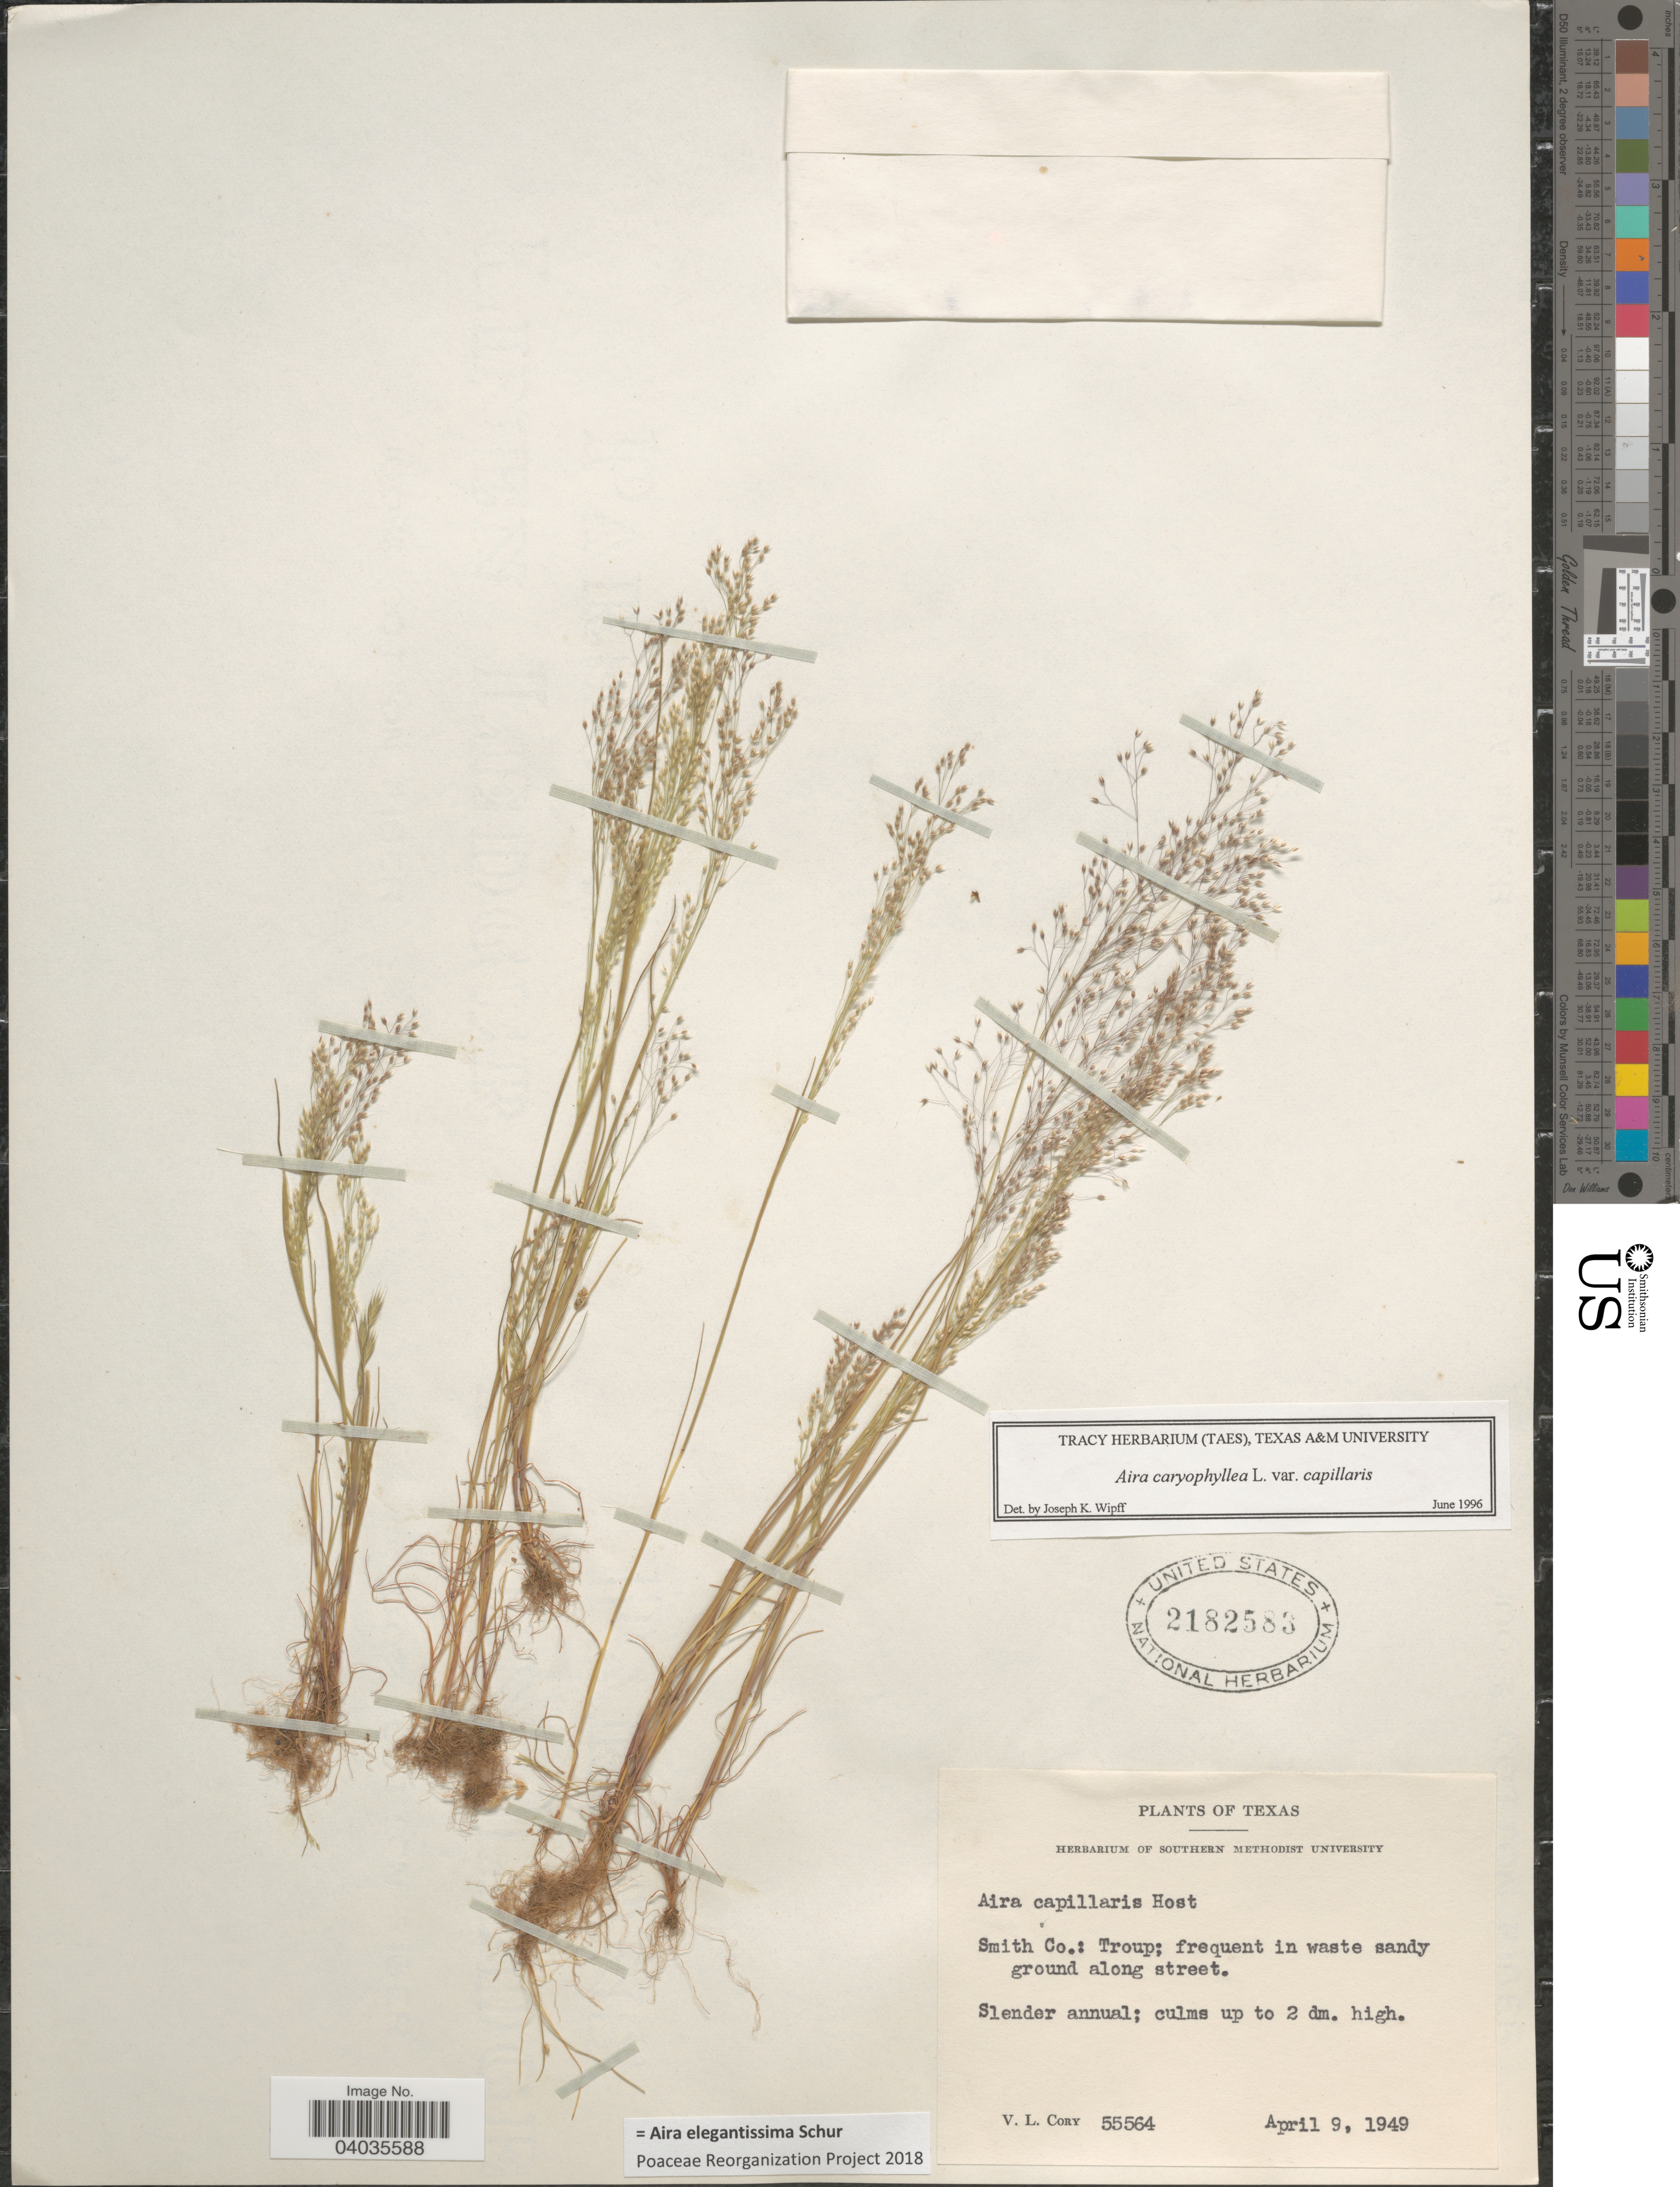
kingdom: Plantae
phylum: Tracheophyta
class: Liliopsida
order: Poales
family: Poaceae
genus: Aira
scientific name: Aira elegantissima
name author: Schur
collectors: V. Cory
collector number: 55564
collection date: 1949-04-09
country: United States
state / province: Texas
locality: Smith Co.: Troup.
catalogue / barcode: US 2182583